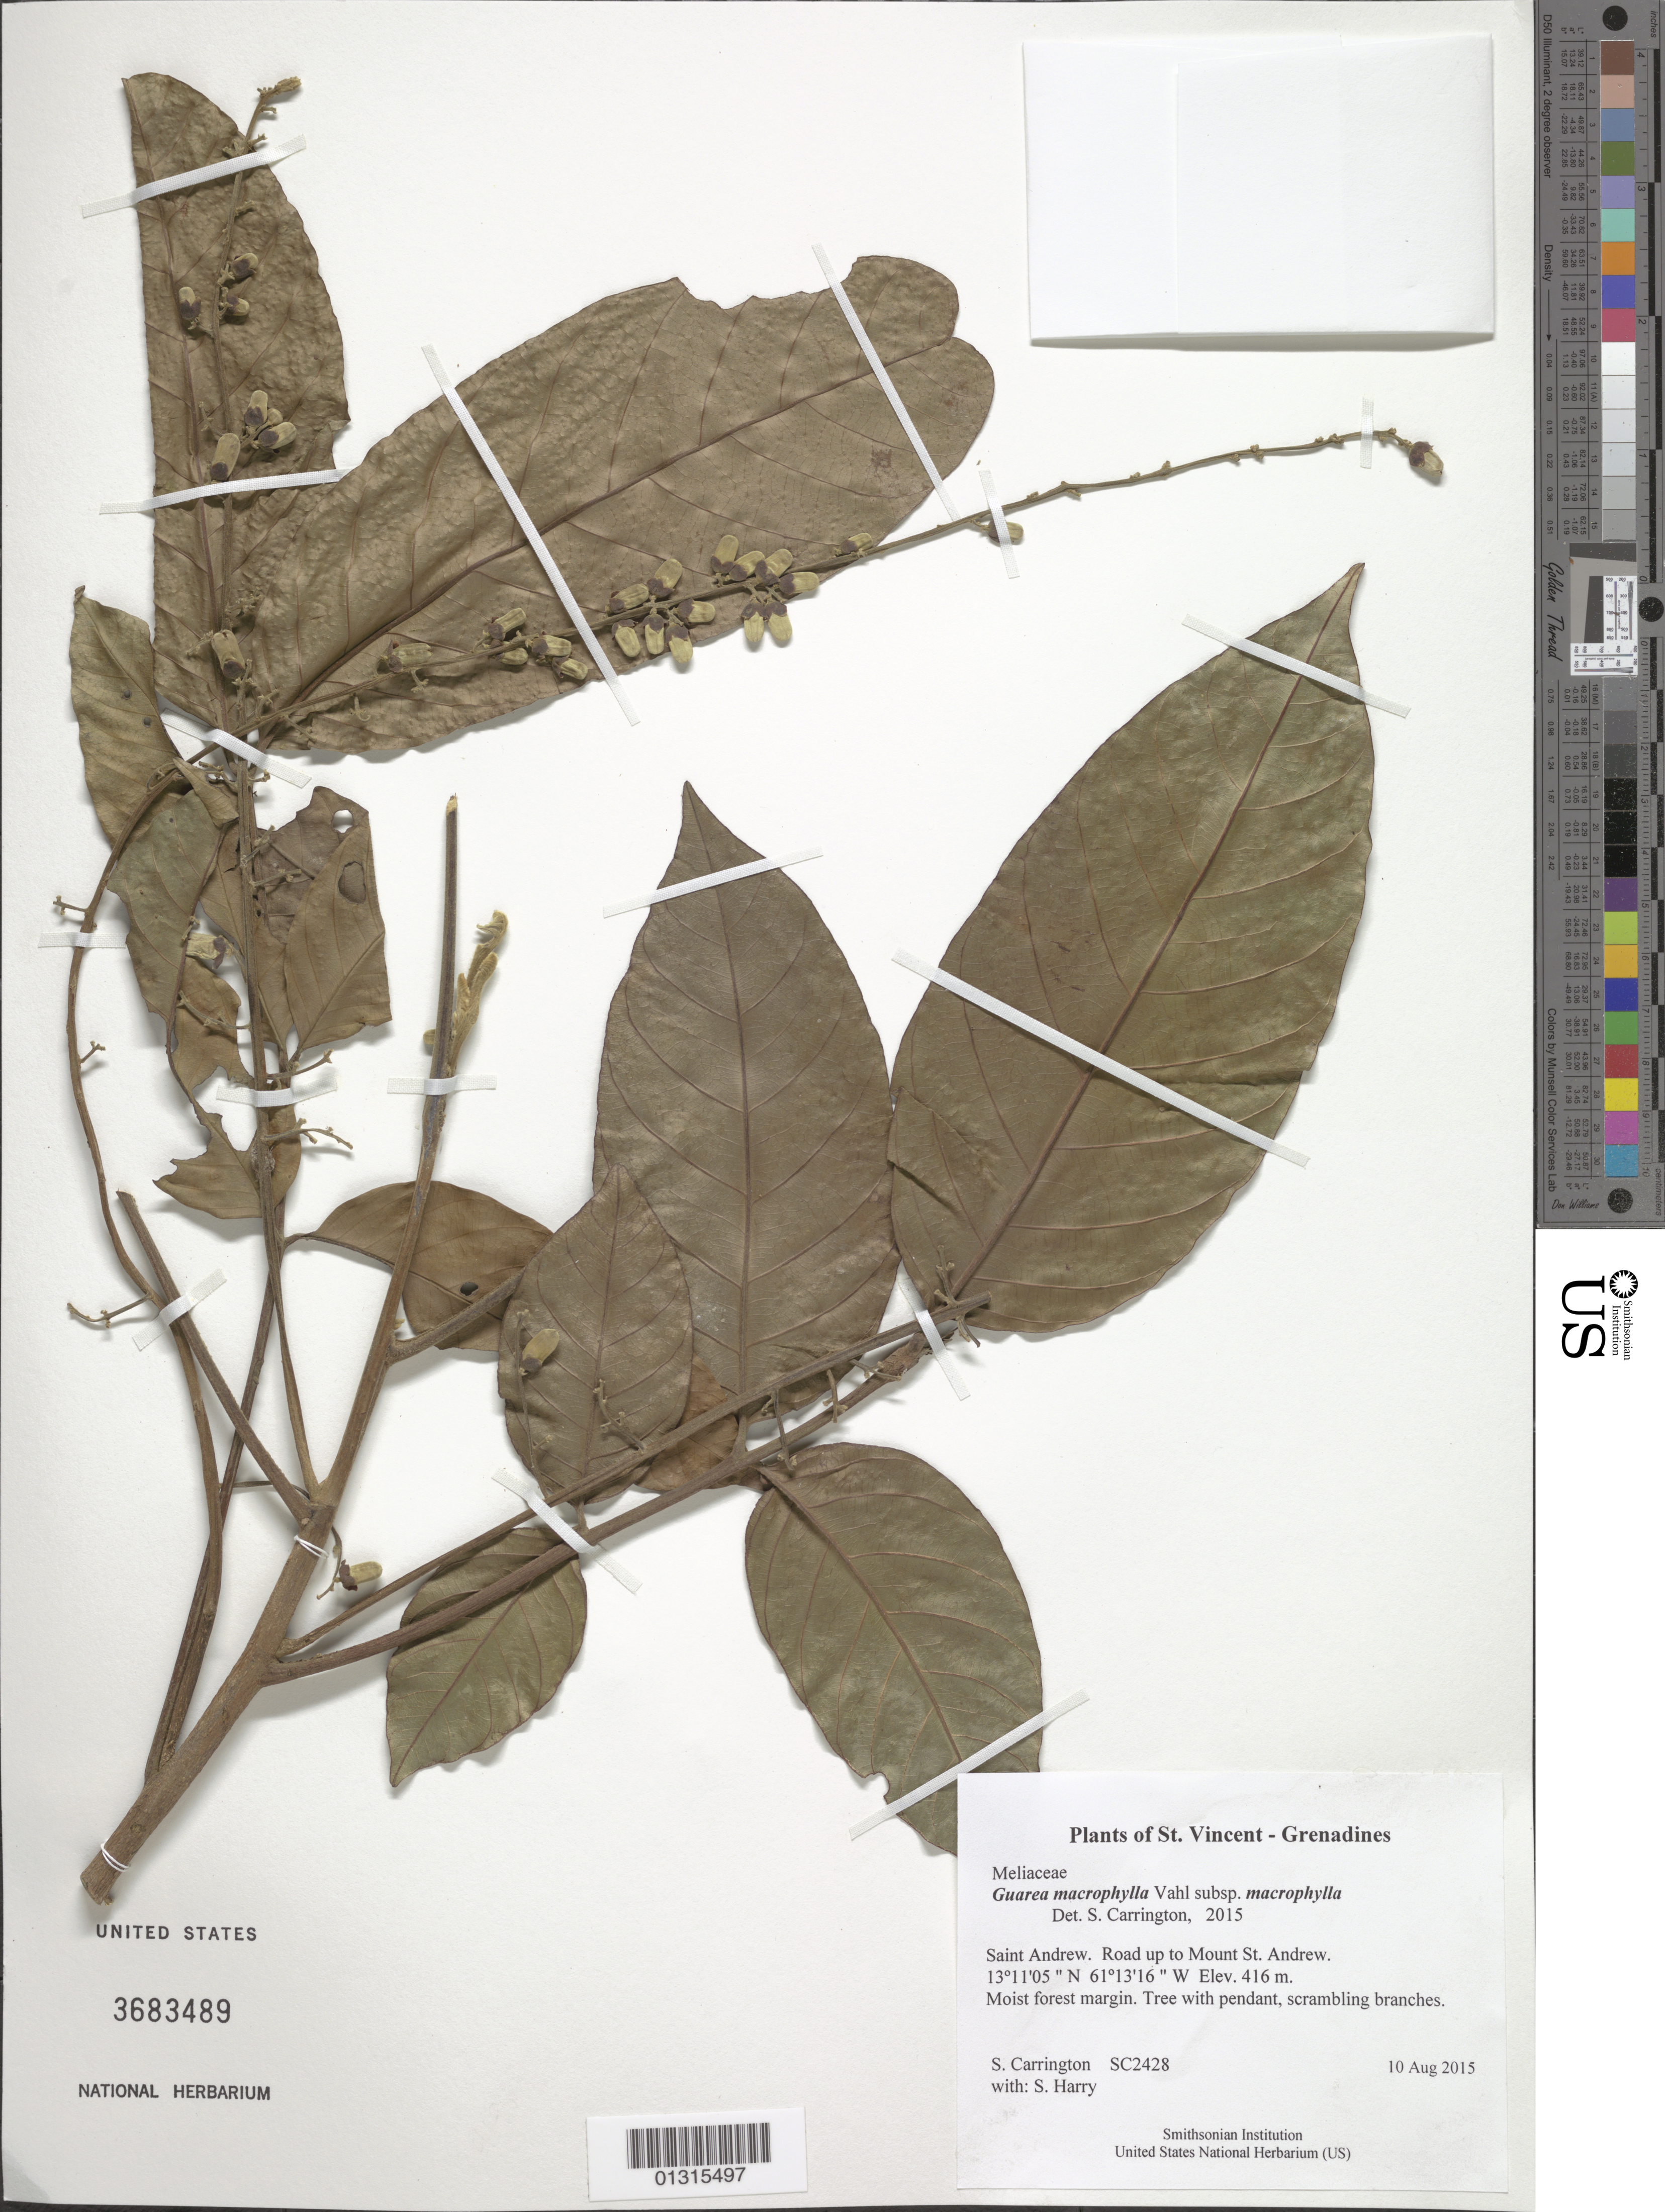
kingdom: Plantae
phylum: Tracheophyta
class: Magnoliopsida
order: Sapindales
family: Meliaceae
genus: Guarea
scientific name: Guarea macrophylla subsp. macrophylla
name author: Vahl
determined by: Carrington, C. M. S.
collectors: C. M. S. Carrington & S. Harry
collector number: SC2428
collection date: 2015-08-10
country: St. Vincent - Grenadines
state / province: Saint Andrew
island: St Vincent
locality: road up to Mount St Andrew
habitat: Moist forest margin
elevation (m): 416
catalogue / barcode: US 3683489